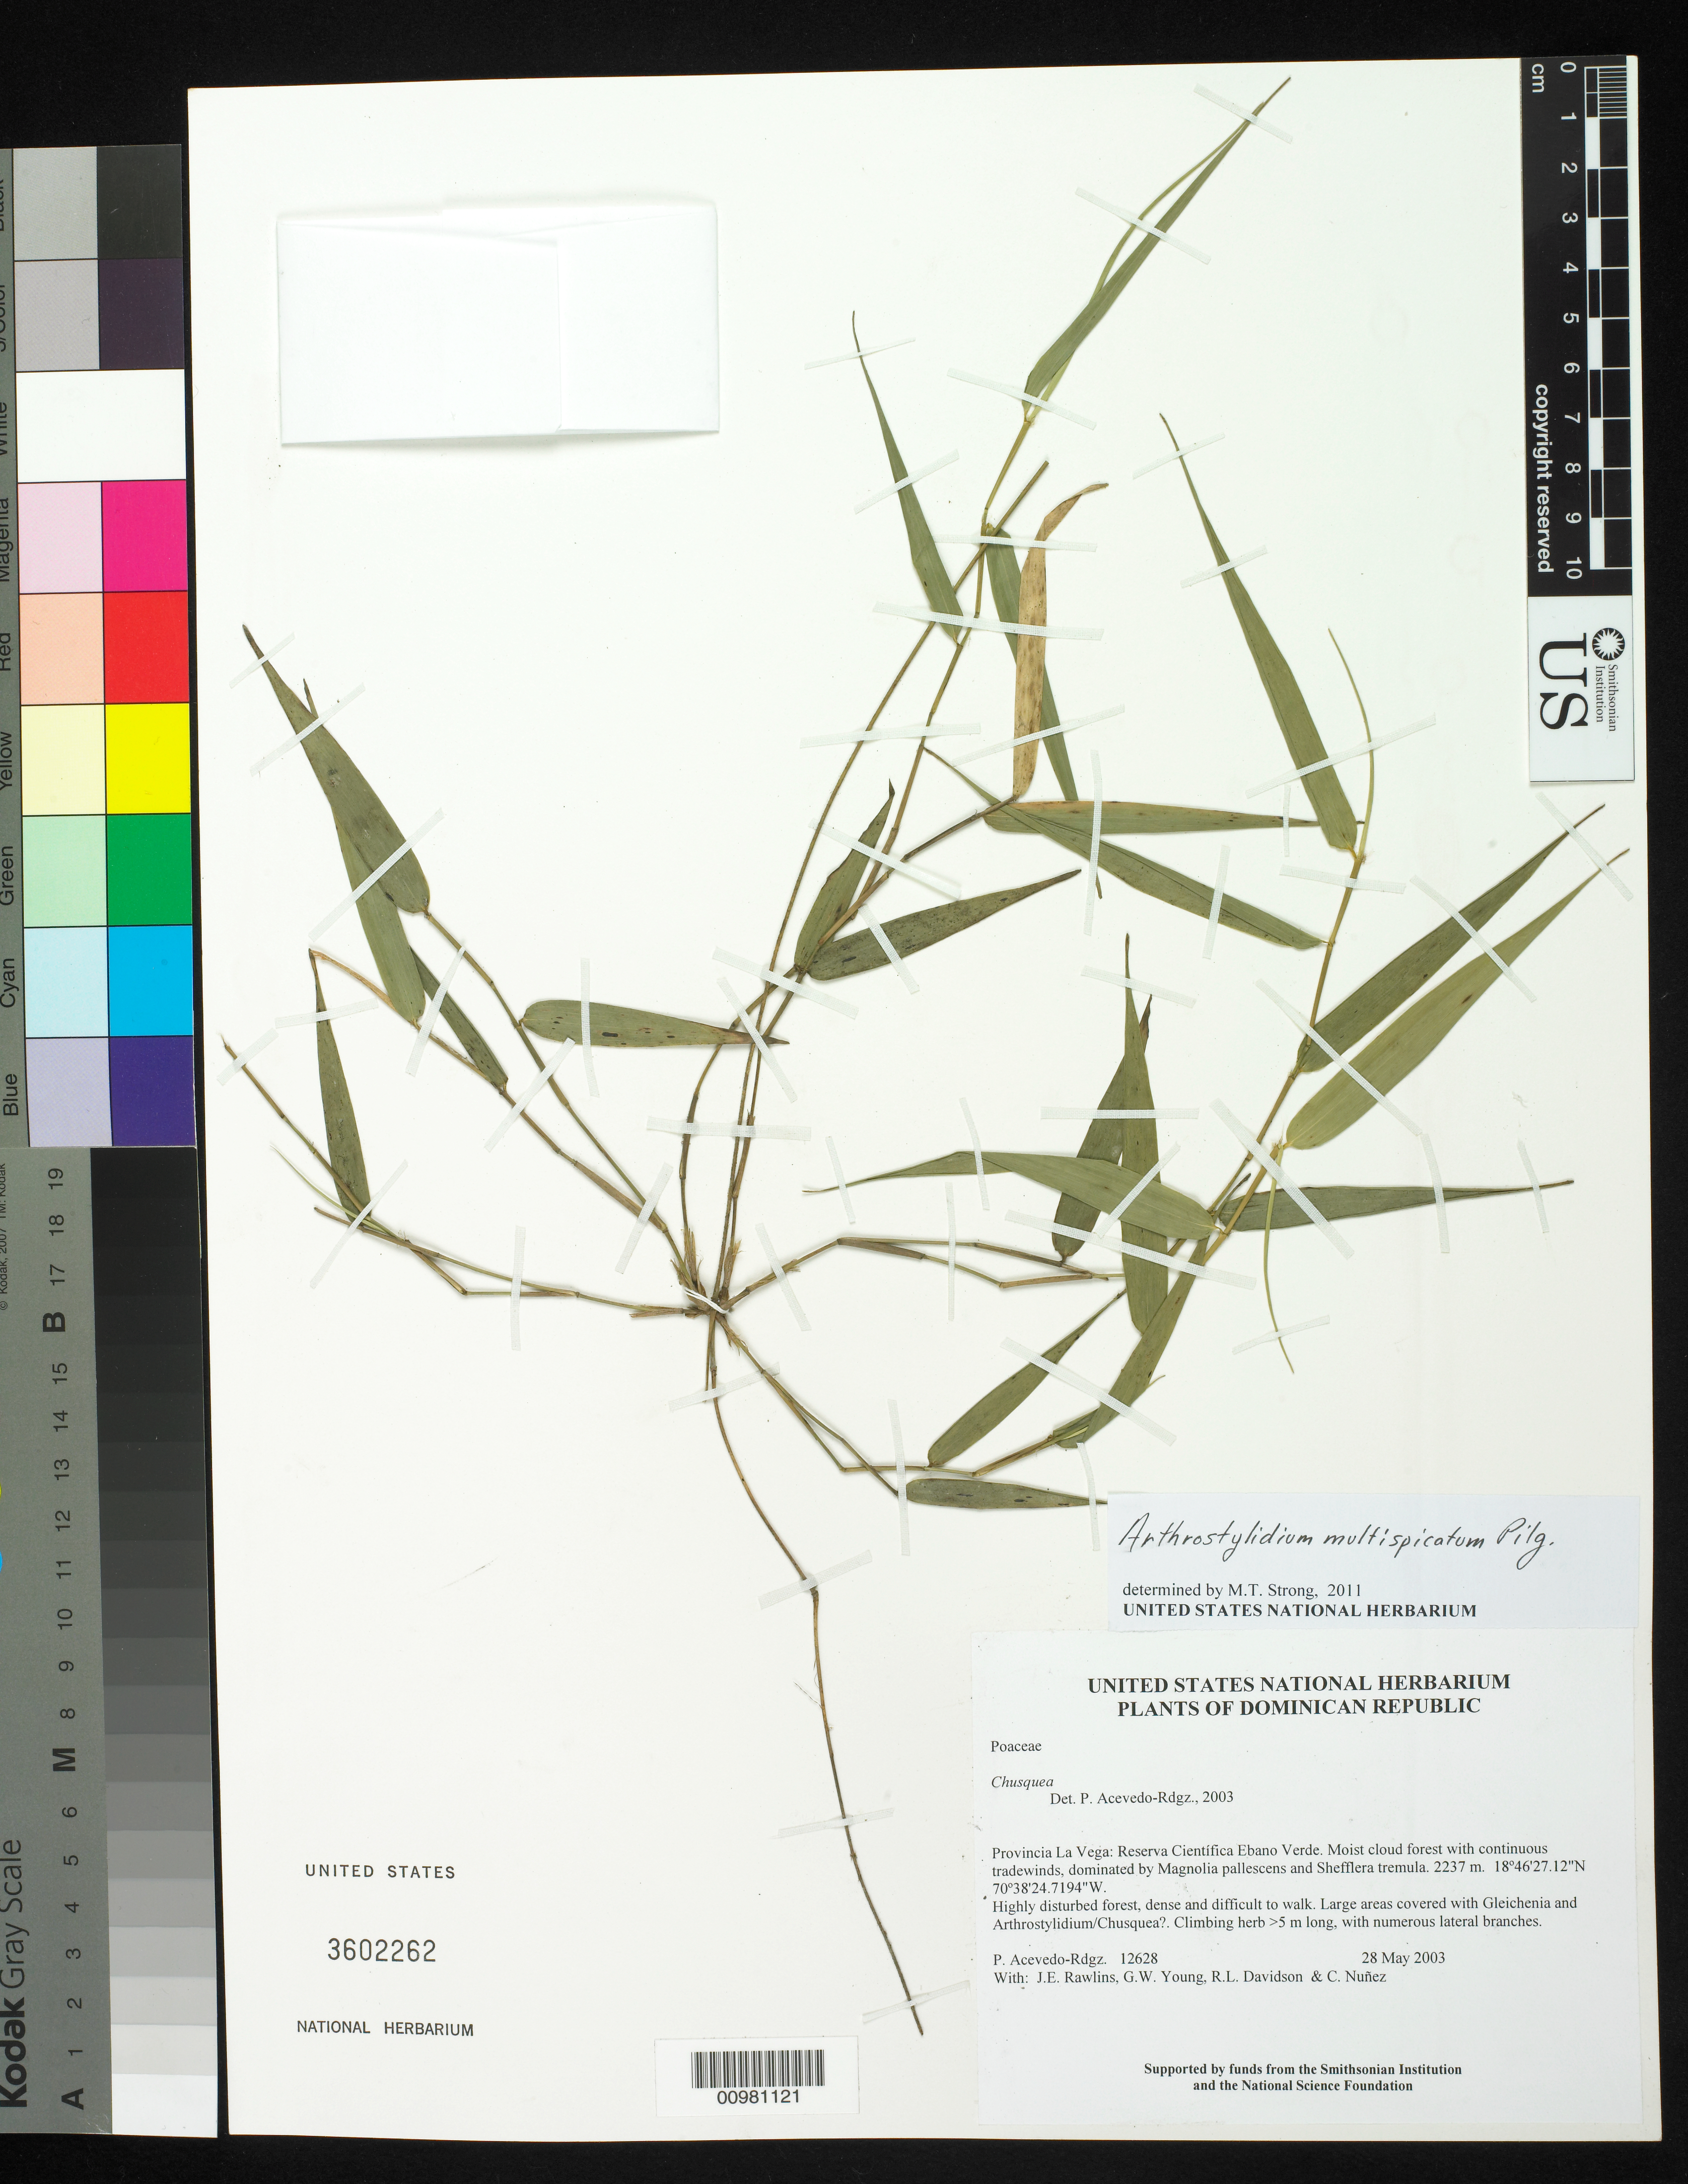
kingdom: Plantae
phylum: Tracheophyta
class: Liliopsida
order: Poales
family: Poaceae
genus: Arthrostylidium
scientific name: Arthrostylidium multispicatum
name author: Pilg. in Urb.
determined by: Strong, M. T., (US), Smithsonian Institution - National Museum of Natural History (UNITED STATES)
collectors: P. Acevedo-Rodr., J. Rawlins, G. Young, R. Davidson & C. Nunez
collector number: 12628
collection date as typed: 28 May 2003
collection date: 2003-05-28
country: Dominican Republic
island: Hispaniola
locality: Provincia La Vega: Reserva Científica Ebano Verde. Moist cloud forest with continuous tradewinds, dominated by Magnolia pallescens and Shefflera tremula.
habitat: Highly disturbed forest, dense and difficult to walk. Large areas covered with Gleichenia and Arthrostylidium/Chusquea?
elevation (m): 2237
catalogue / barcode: US 3602262